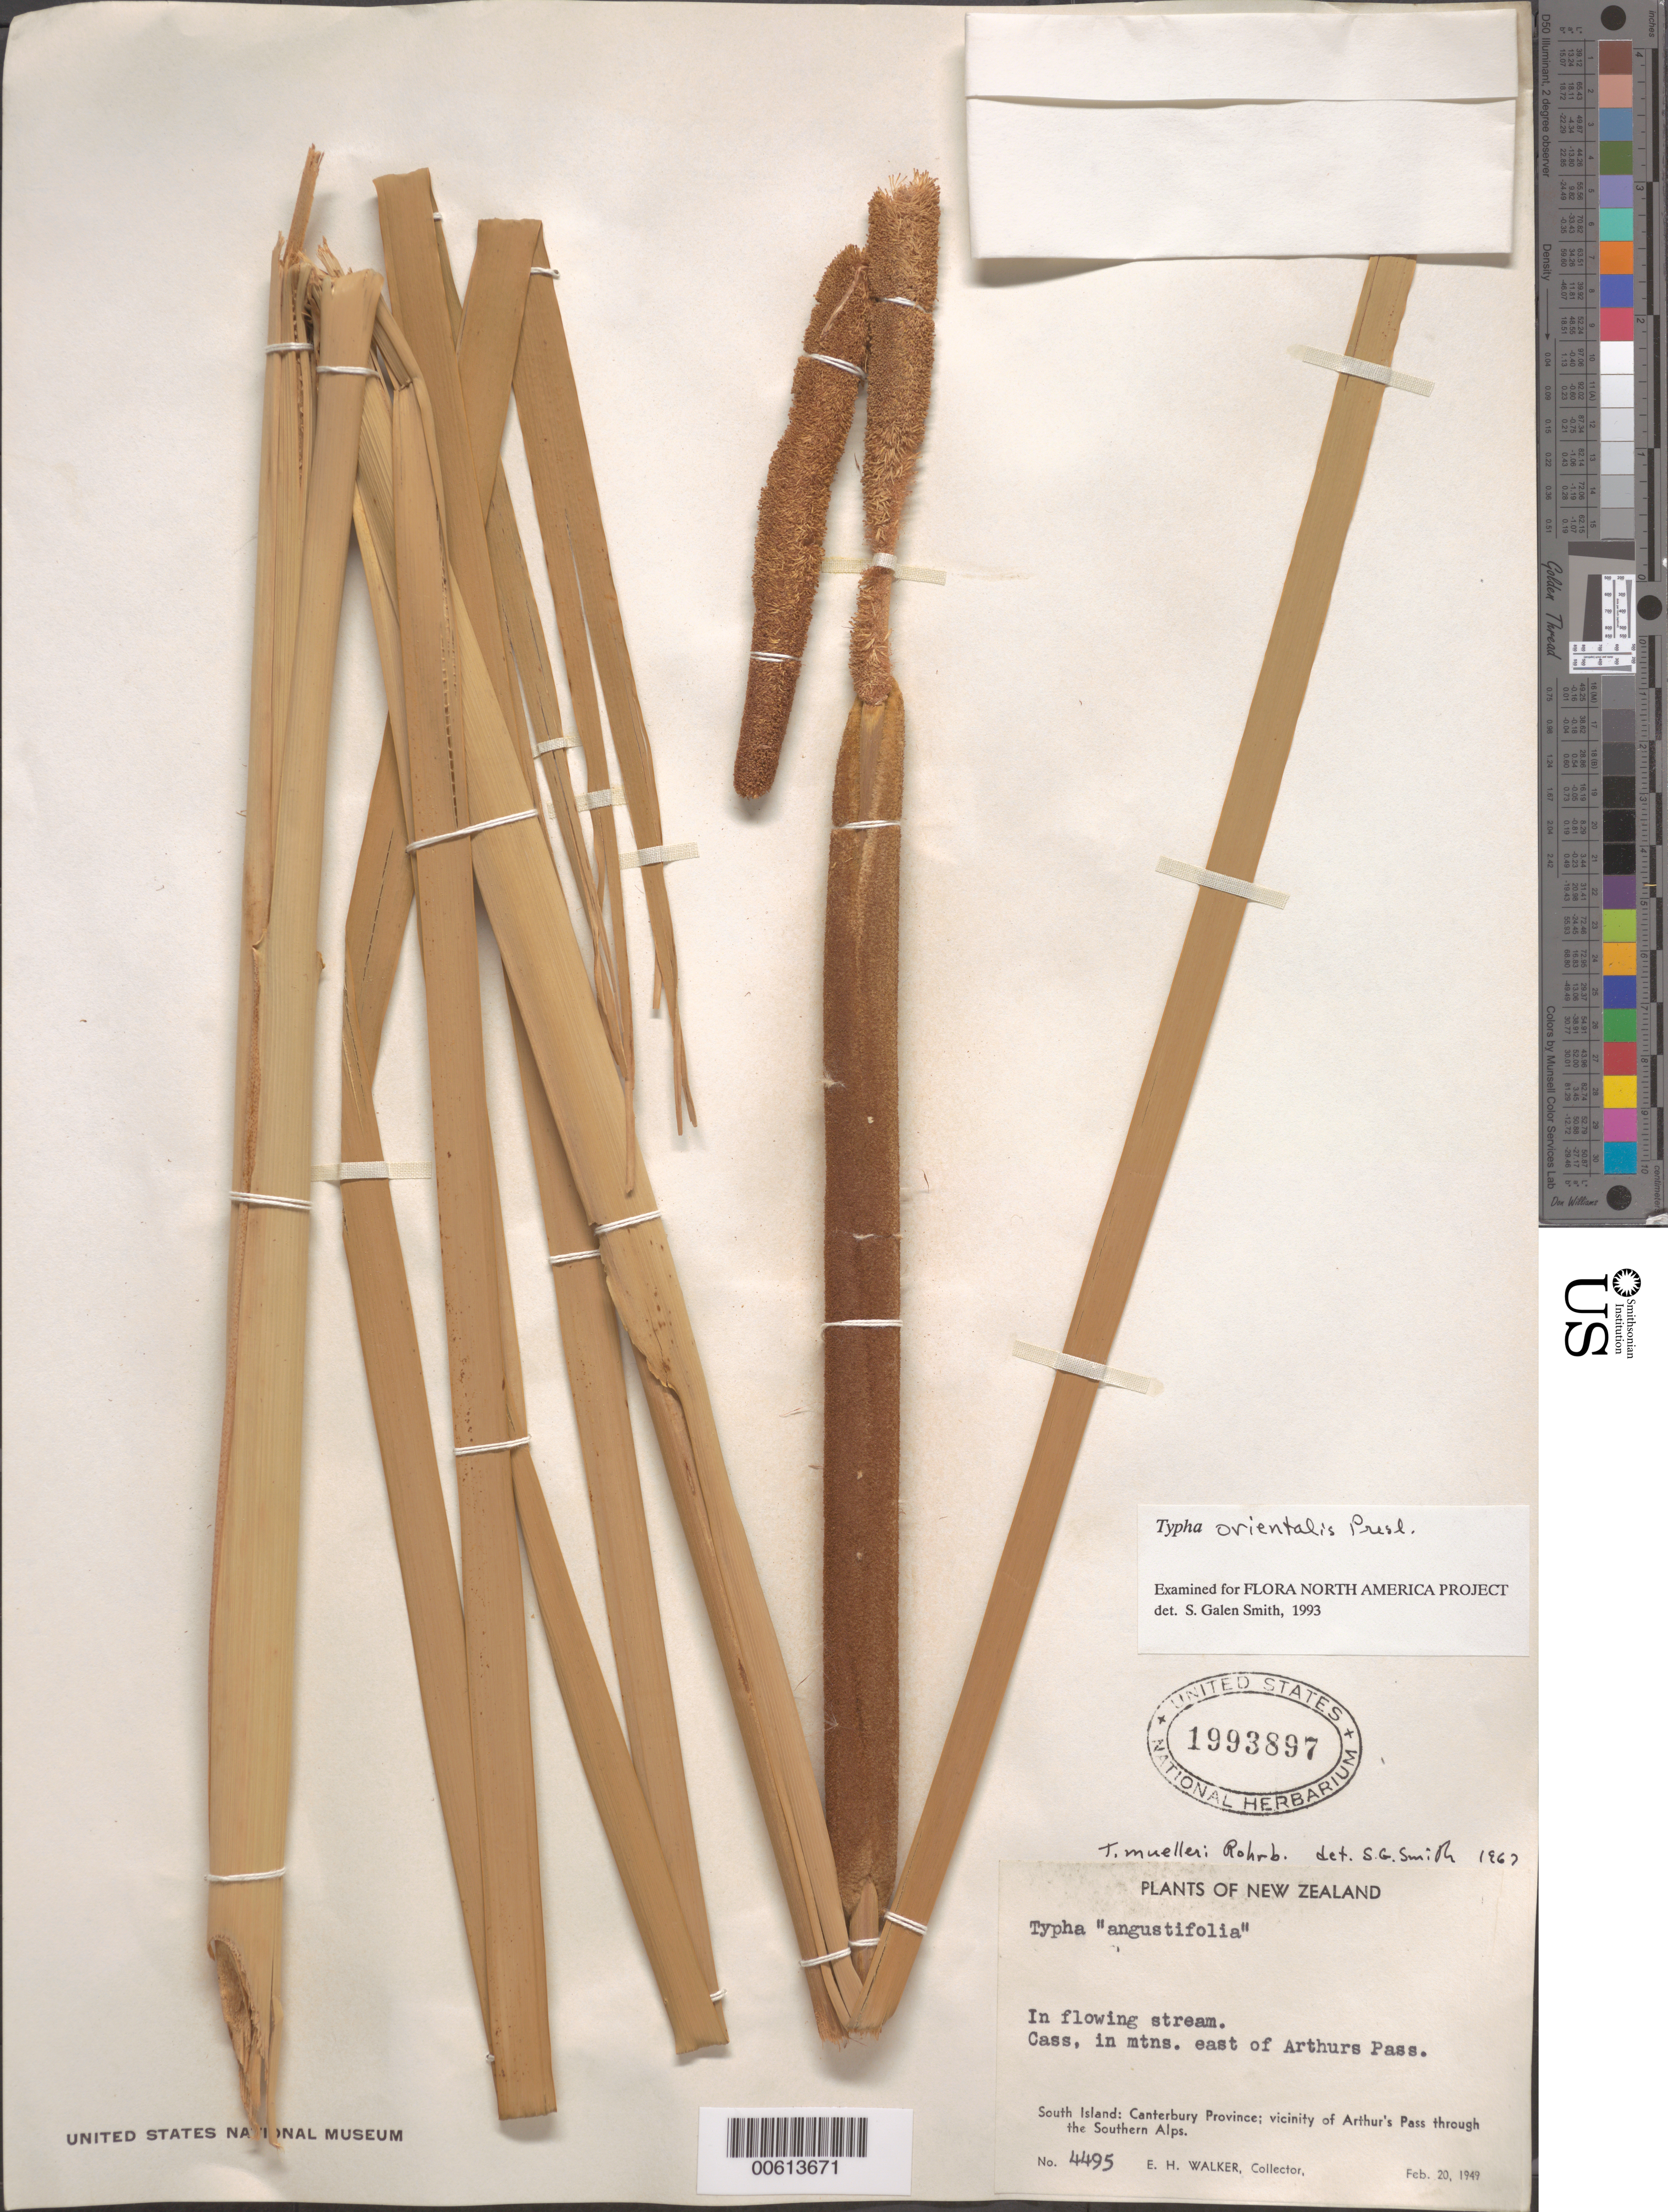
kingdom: Plantae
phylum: Tracheophyta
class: Liliopsida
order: Poales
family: Typhaceae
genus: Typha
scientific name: Typha muelleri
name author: Rohrb.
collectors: E. H. Walker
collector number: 4495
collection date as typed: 20 Feb 1949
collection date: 1949-02-20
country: New Zealand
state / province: Canterbury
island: South Island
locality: Arthur's Pass through the Southern Alps.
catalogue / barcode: US 1993897